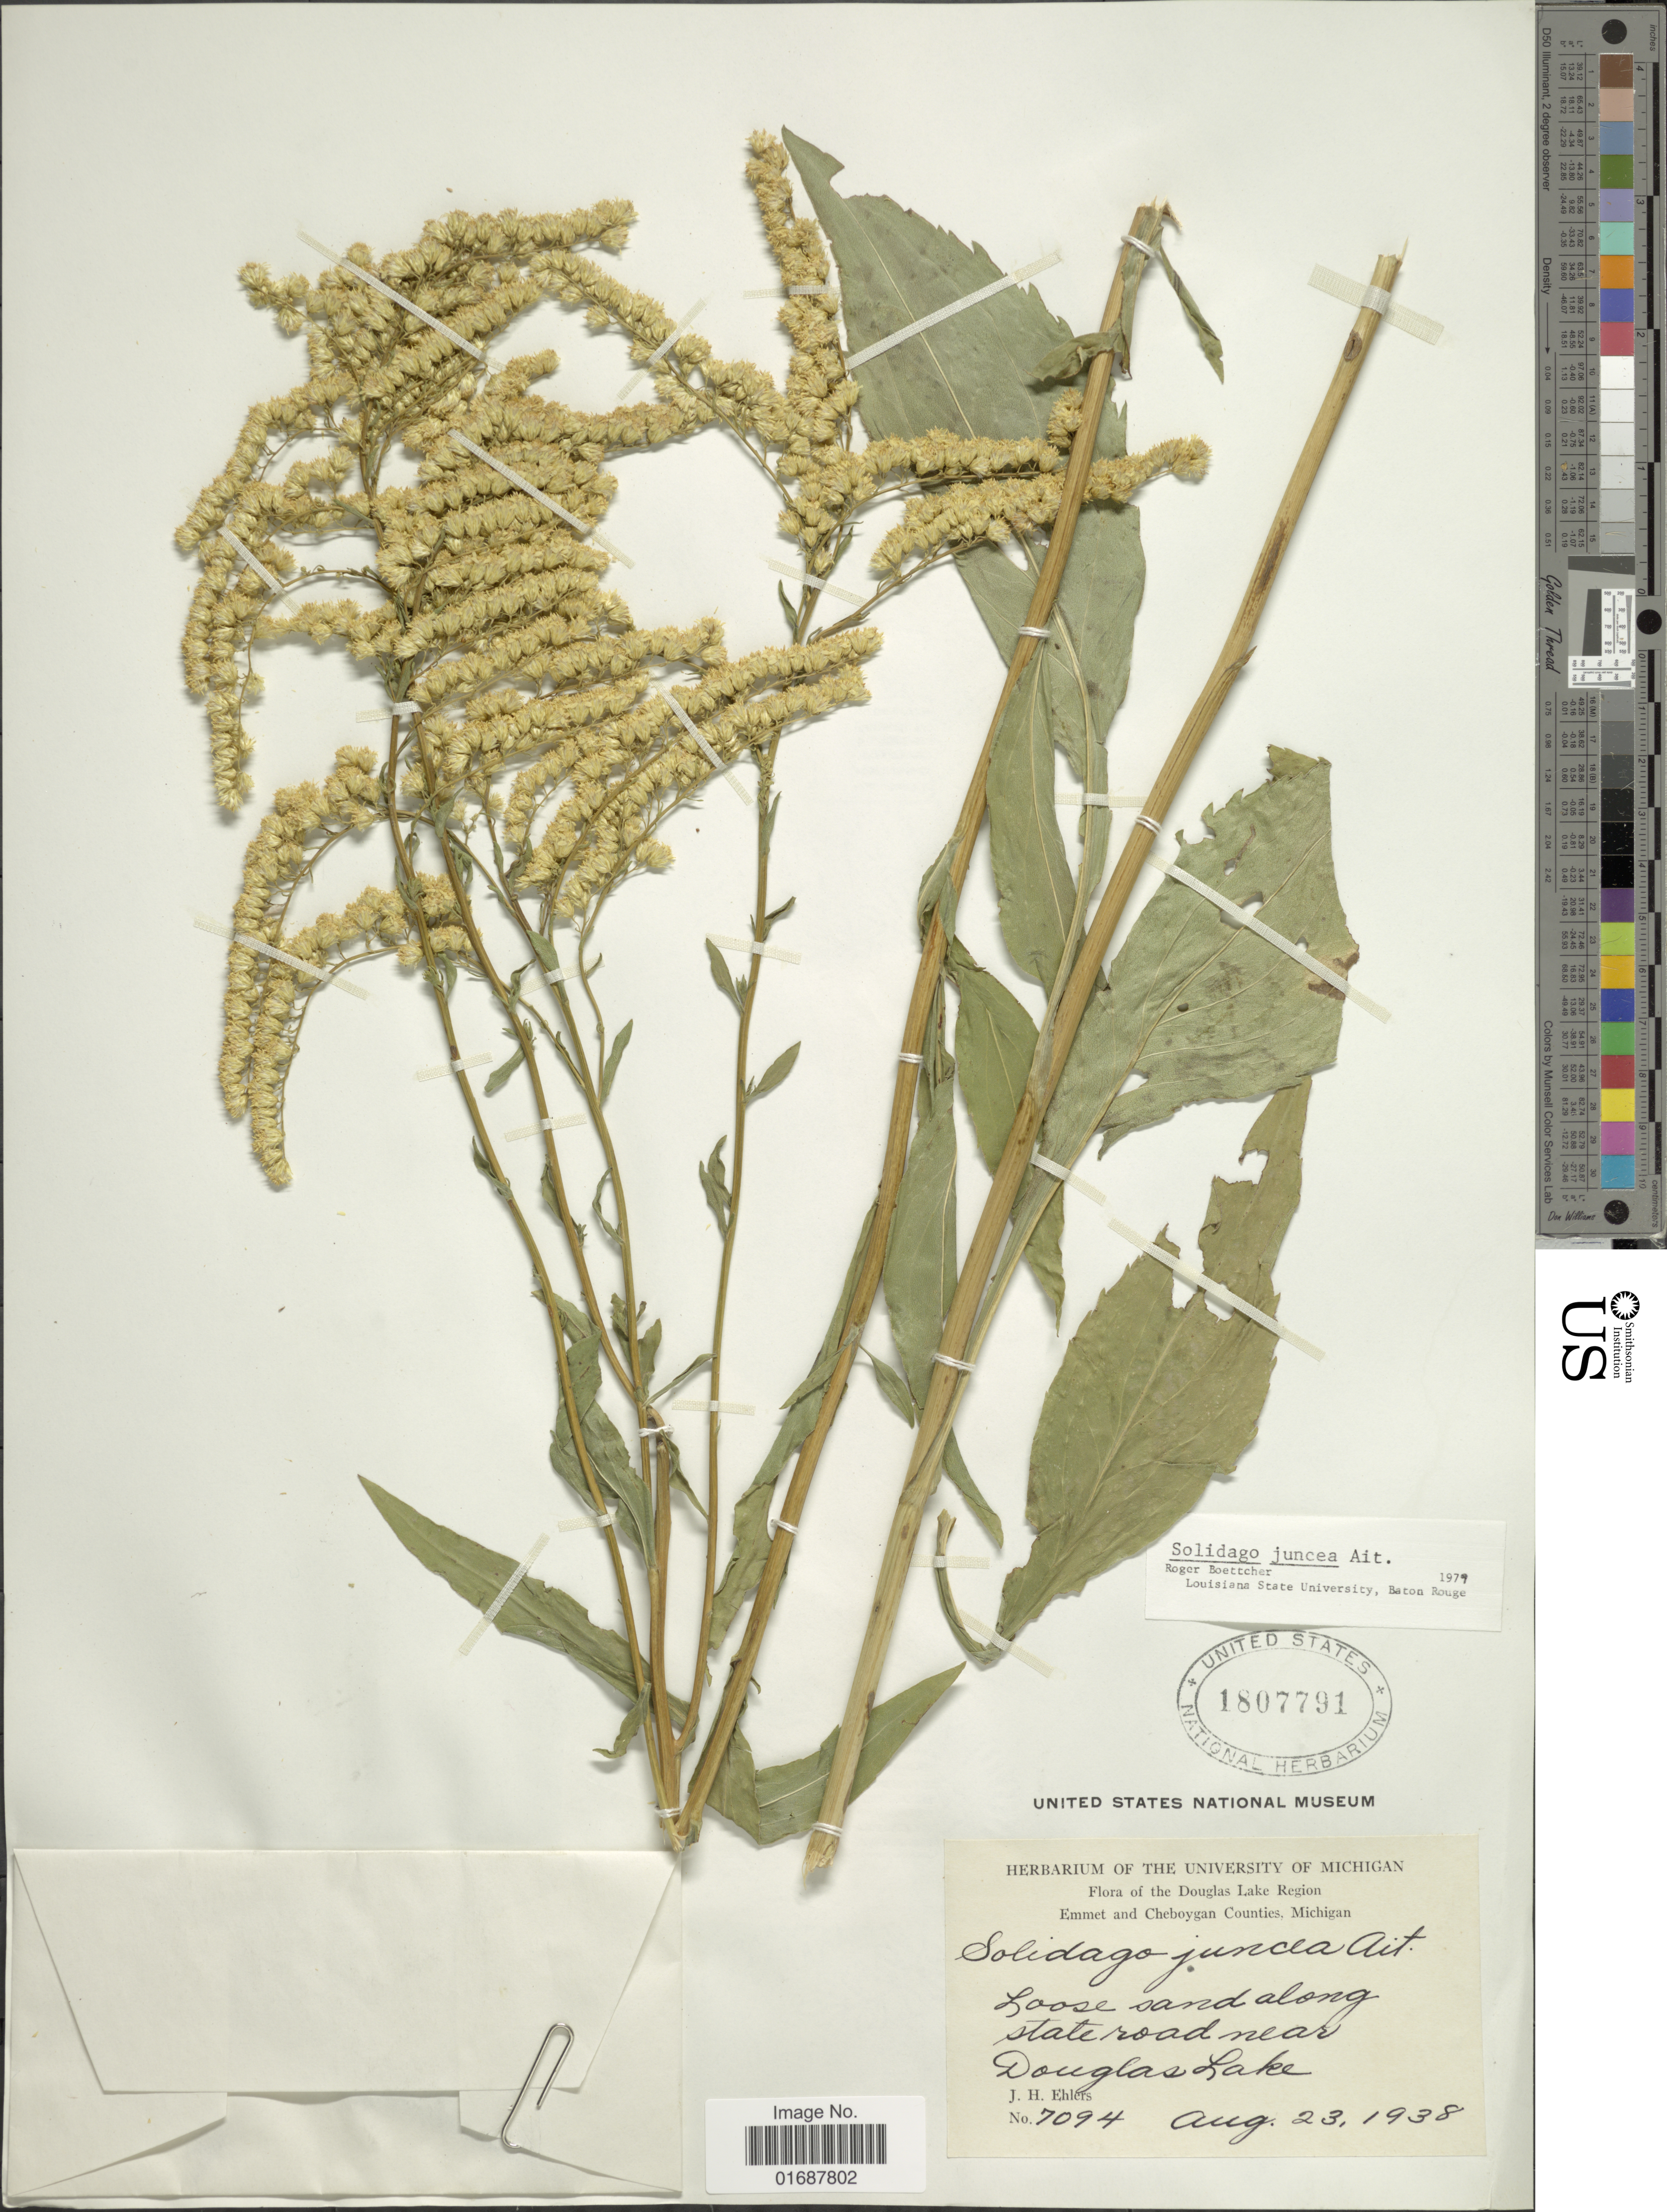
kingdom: Plantae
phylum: Tracheophyta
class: Magnoliopsida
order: Asterales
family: Asteraceae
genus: Solidago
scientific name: Solidago juncea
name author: Aiton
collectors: J. H. Ehlers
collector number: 7094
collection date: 1938-08-23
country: United States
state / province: Michigan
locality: Douglas Lake Region. Emmet and Cheboygan Counties. Loose sand along state road near Douglas Lake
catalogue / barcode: US 1807791